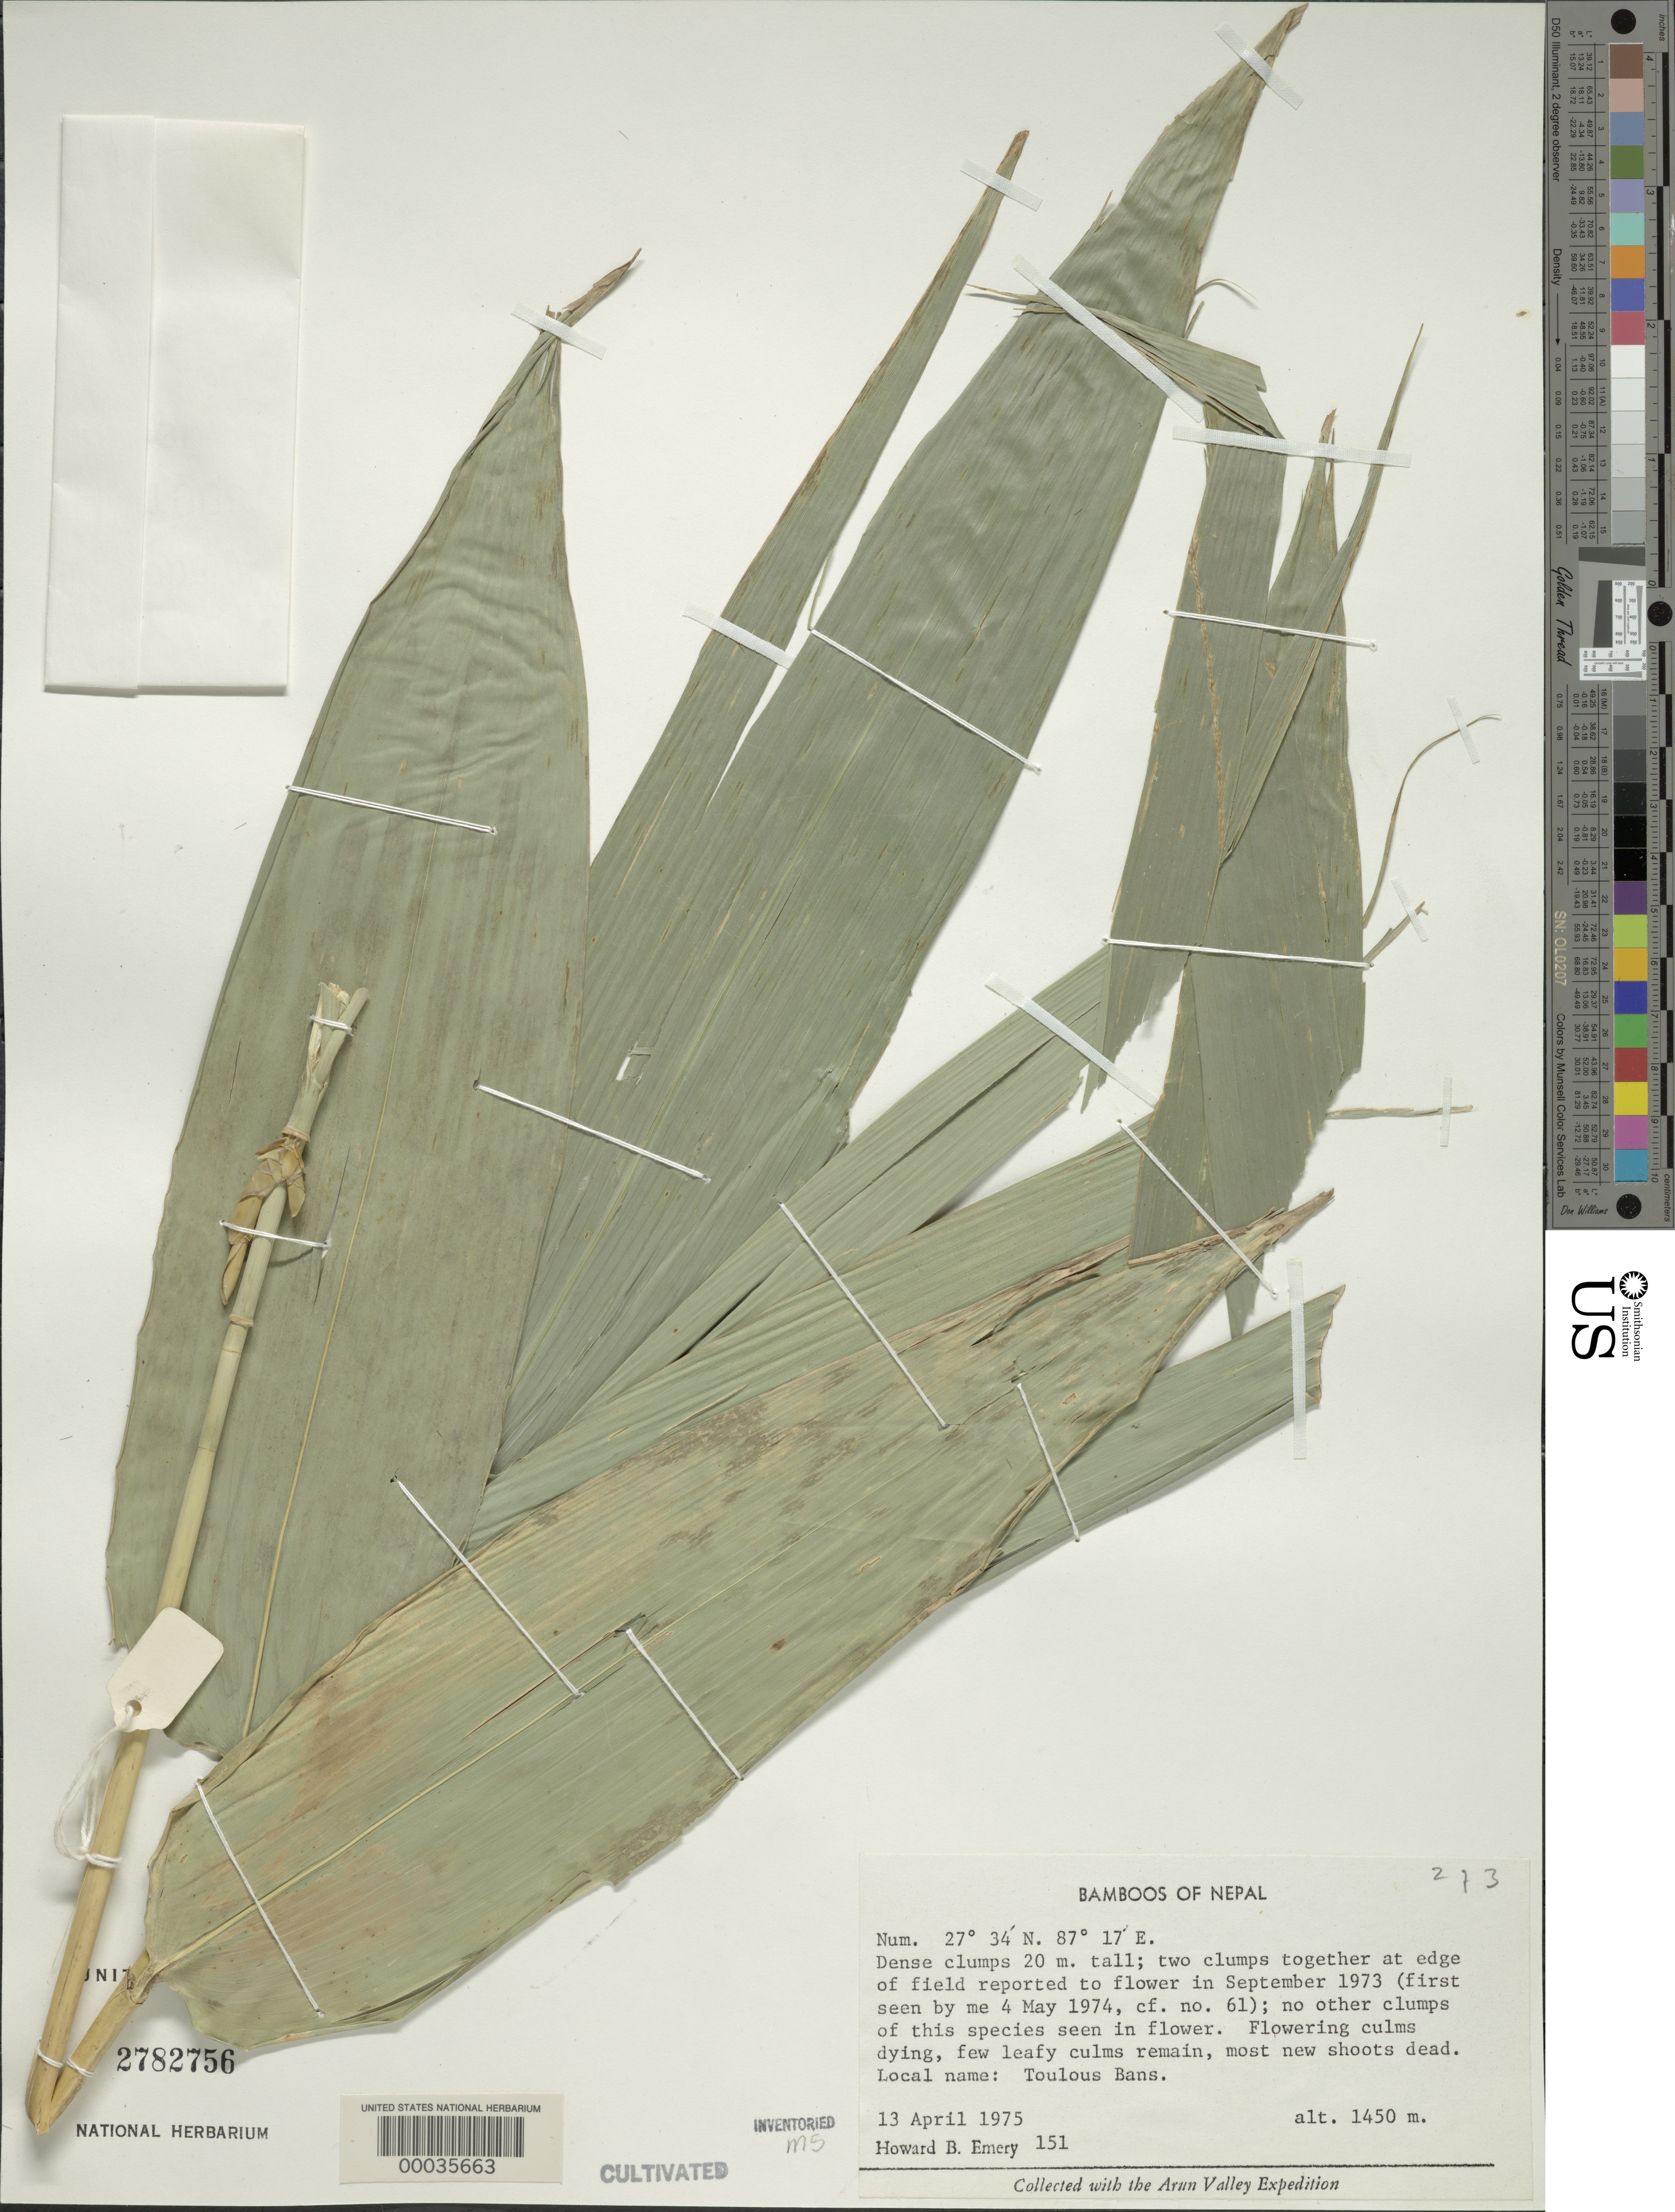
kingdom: Plantae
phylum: Tracheophyta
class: Liliopsida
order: Poales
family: Poaceae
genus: Dendrocalamus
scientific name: Dendrocalamus sp.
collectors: H. B. Emery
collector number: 151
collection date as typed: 13 Apr 1975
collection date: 1975-04-13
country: Nepal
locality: Num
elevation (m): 1450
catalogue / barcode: US 2782756